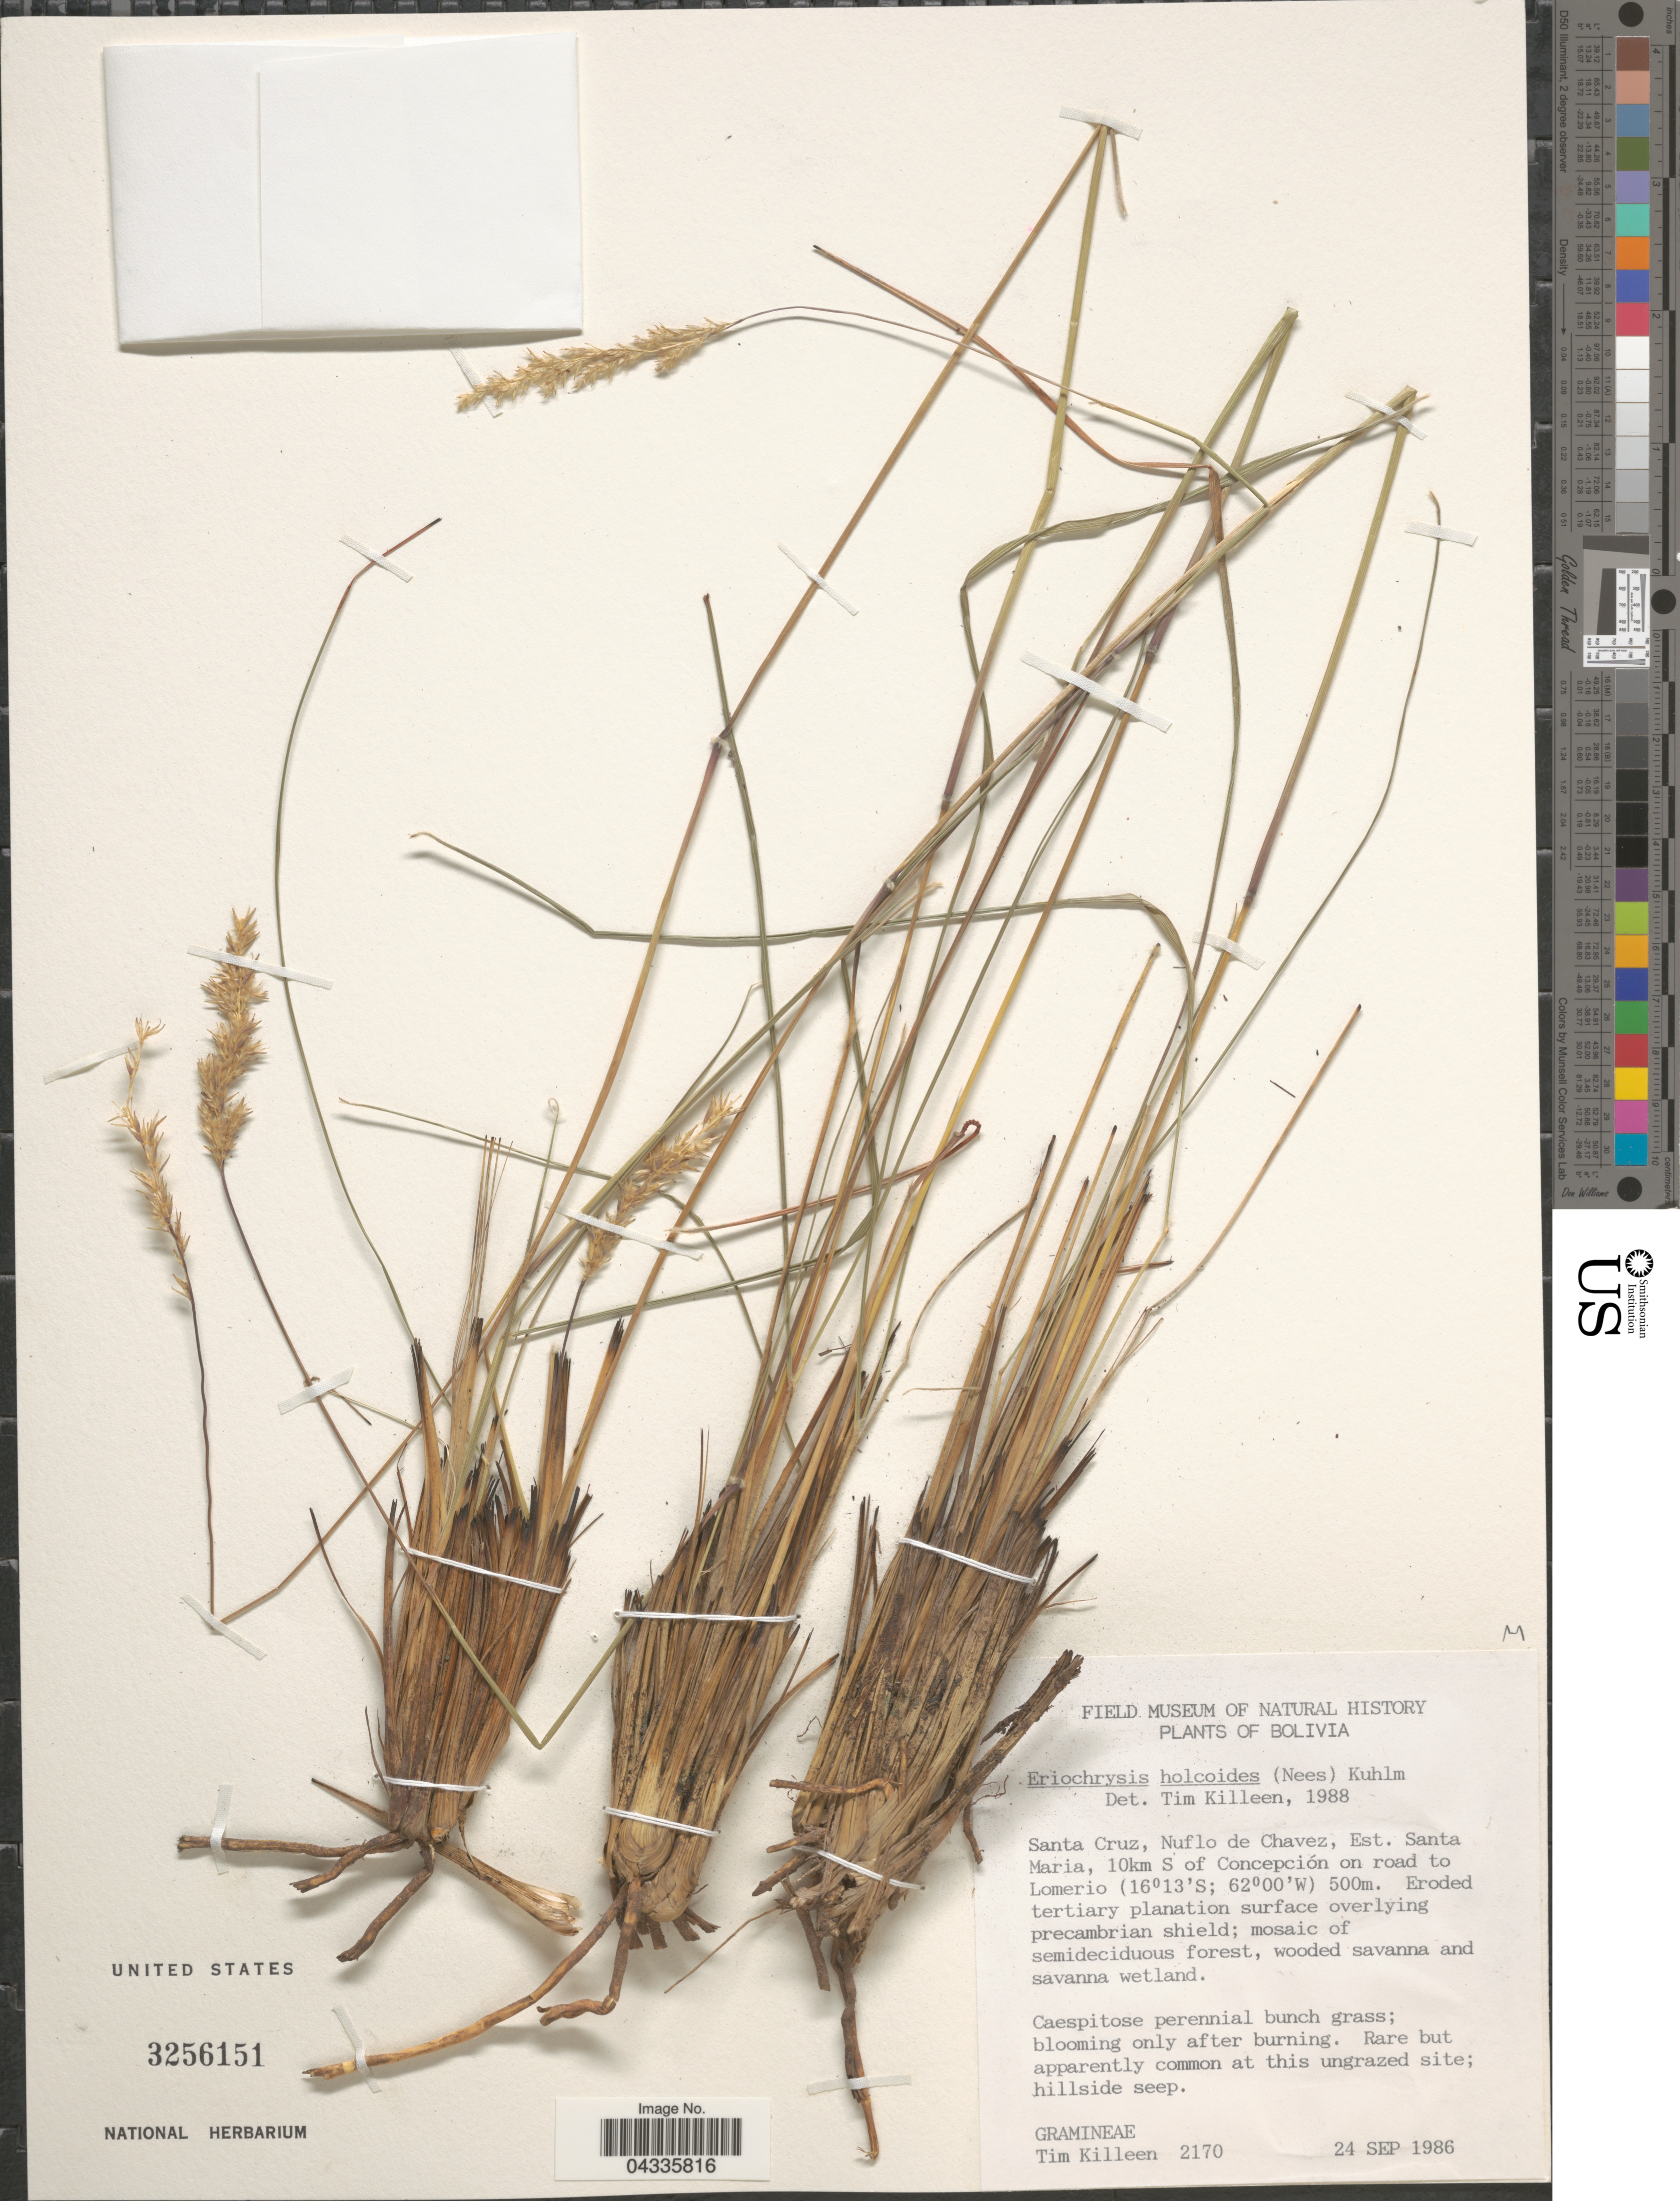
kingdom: Plantae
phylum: Tracheophyta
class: Liliopsida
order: Poales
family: Poaceae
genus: Eriochrysis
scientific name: Eriochrysis holcoides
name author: (Nees) Kuhlm.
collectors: T. J. Killeen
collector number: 2170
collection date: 1986-09-24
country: Bolivia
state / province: Santa Cruz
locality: Nuflo de Chavez, Est. Santa Maria, 10km S of Concepción on road to Lomerio.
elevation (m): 500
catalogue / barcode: US 3256151